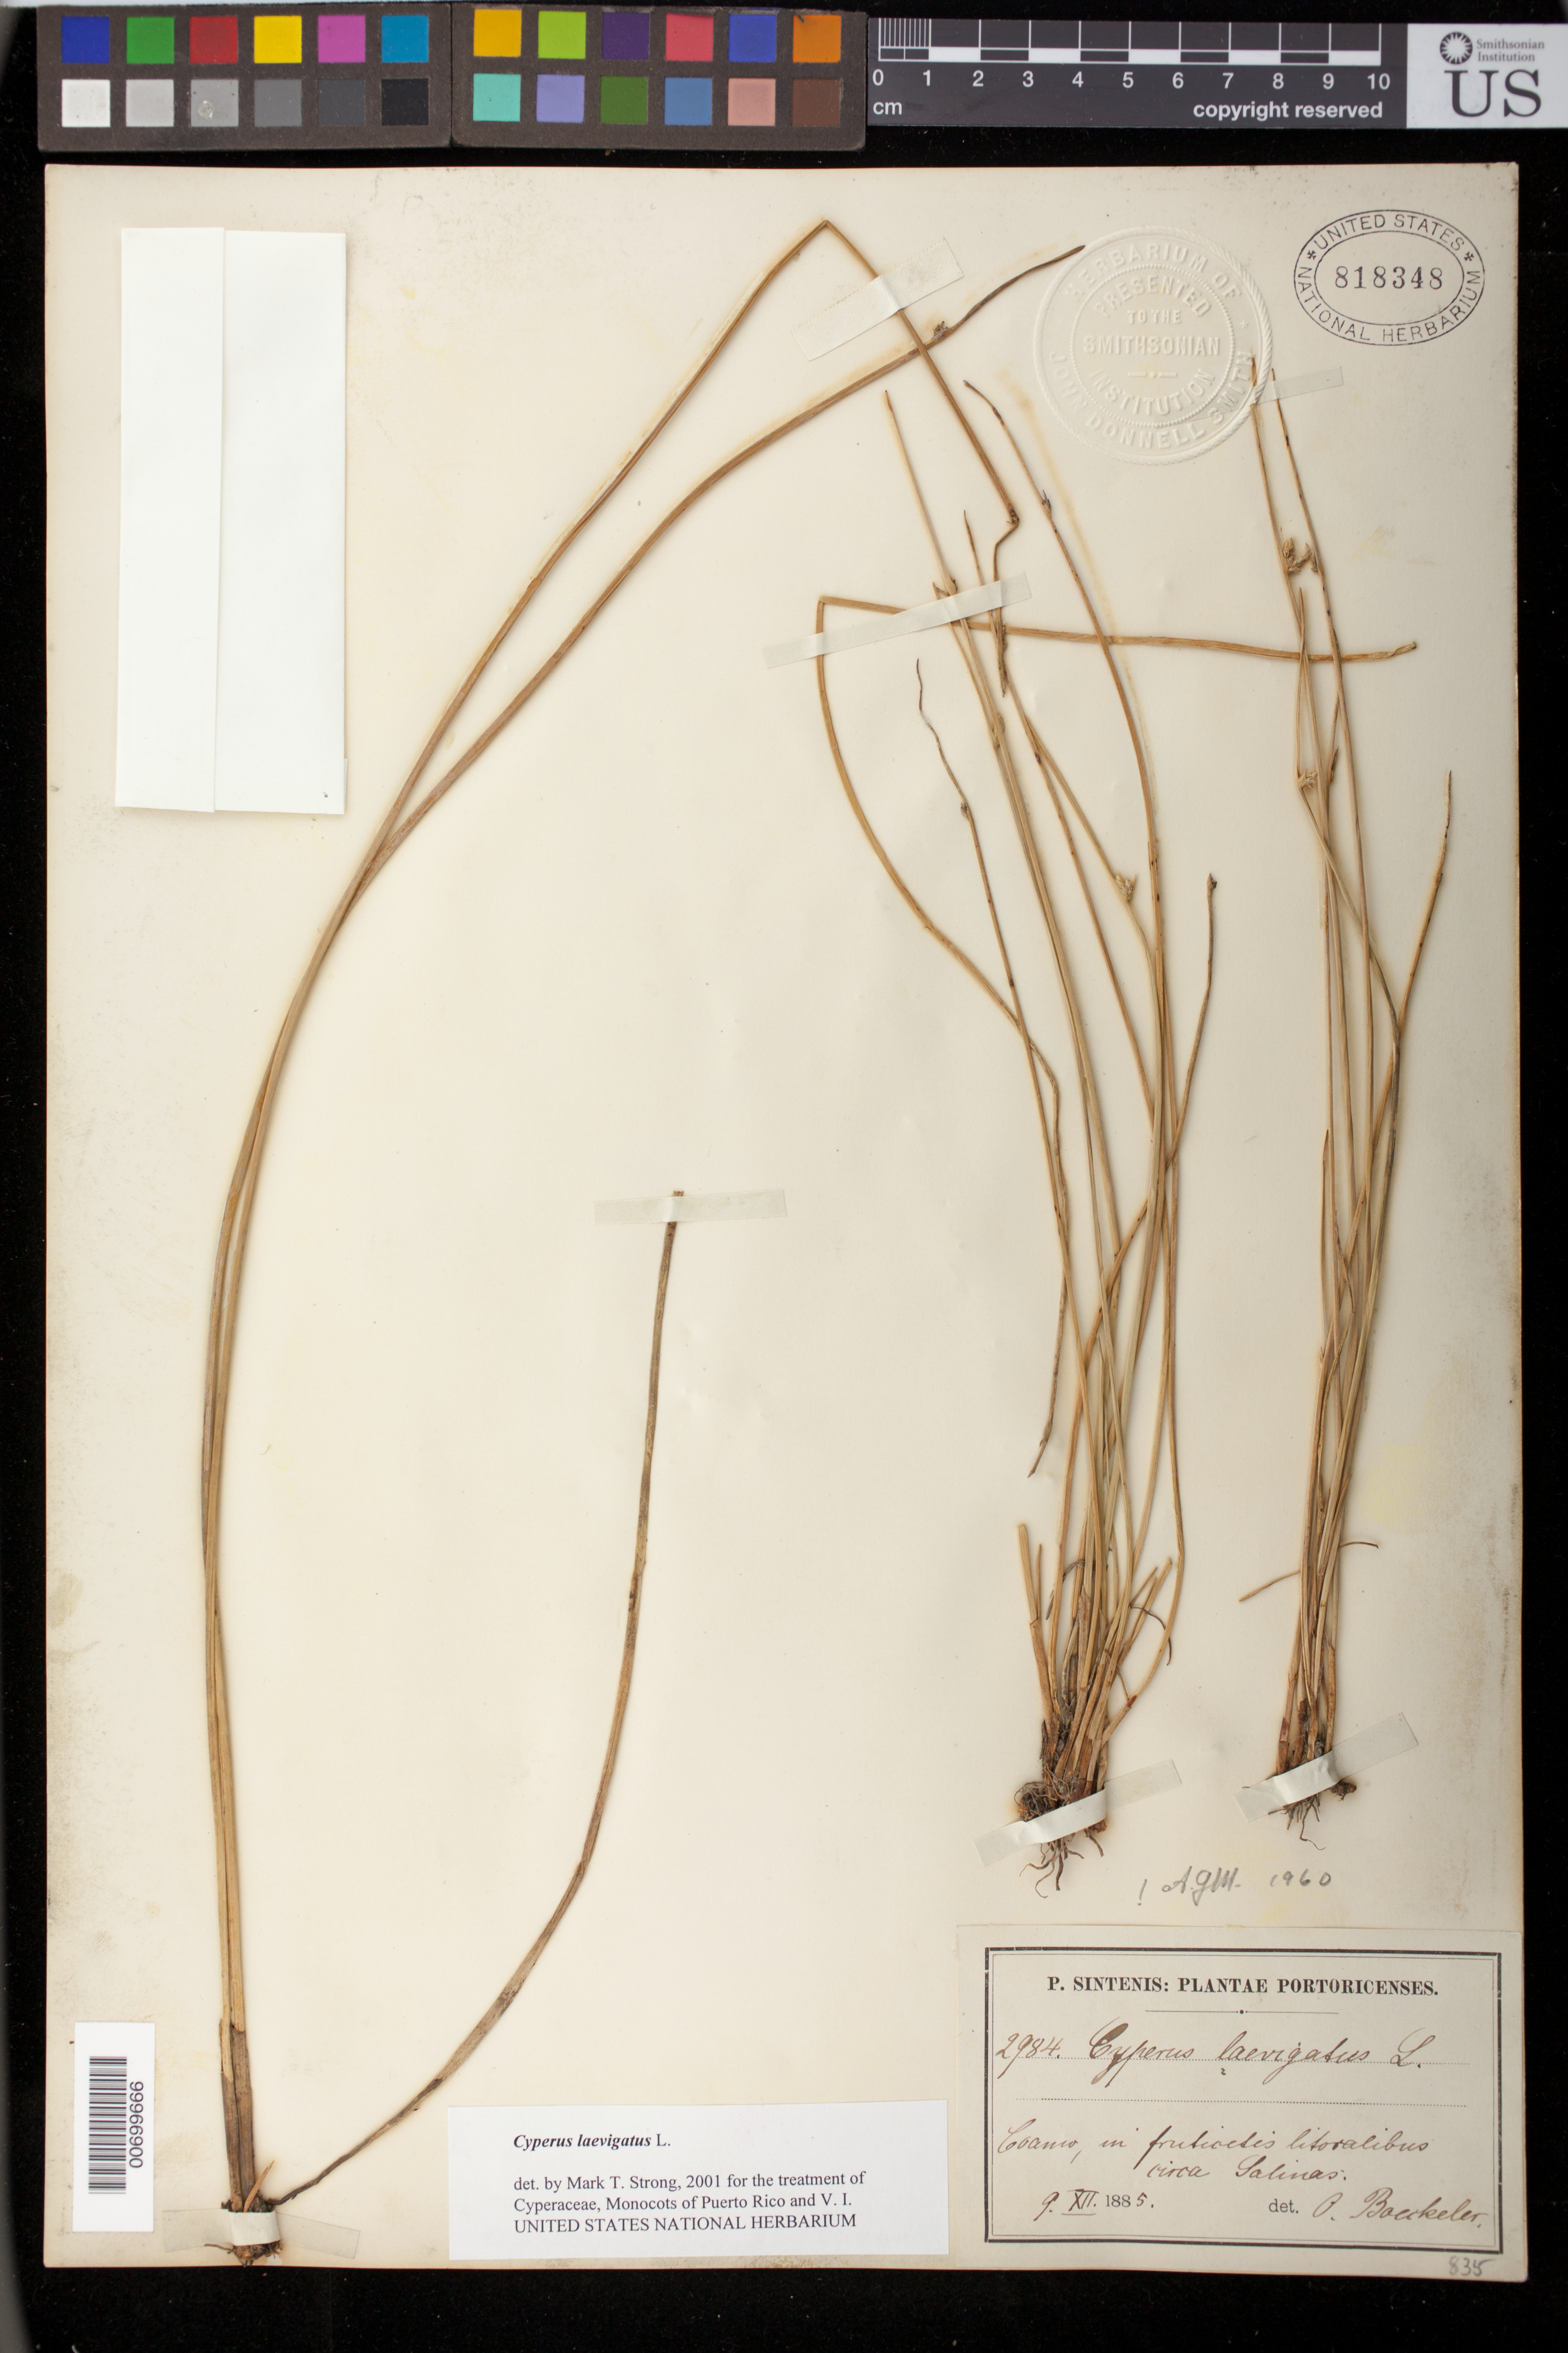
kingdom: Plantae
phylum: Tracheophyta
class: Liliopsida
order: Poales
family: Cyperaceae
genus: Cyperus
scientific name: Cyperus laevigatus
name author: L.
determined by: Strong, M. T., (US), Smithsonian Institution - National Museum of Natural History (UNITED STATES)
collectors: P. Sintenis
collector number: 2984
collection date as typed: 09 Dec 1885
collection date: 1885-12-09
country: Puerto Rico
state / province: Coamo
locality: Coamo, circa Salinas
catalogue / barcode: US 818348